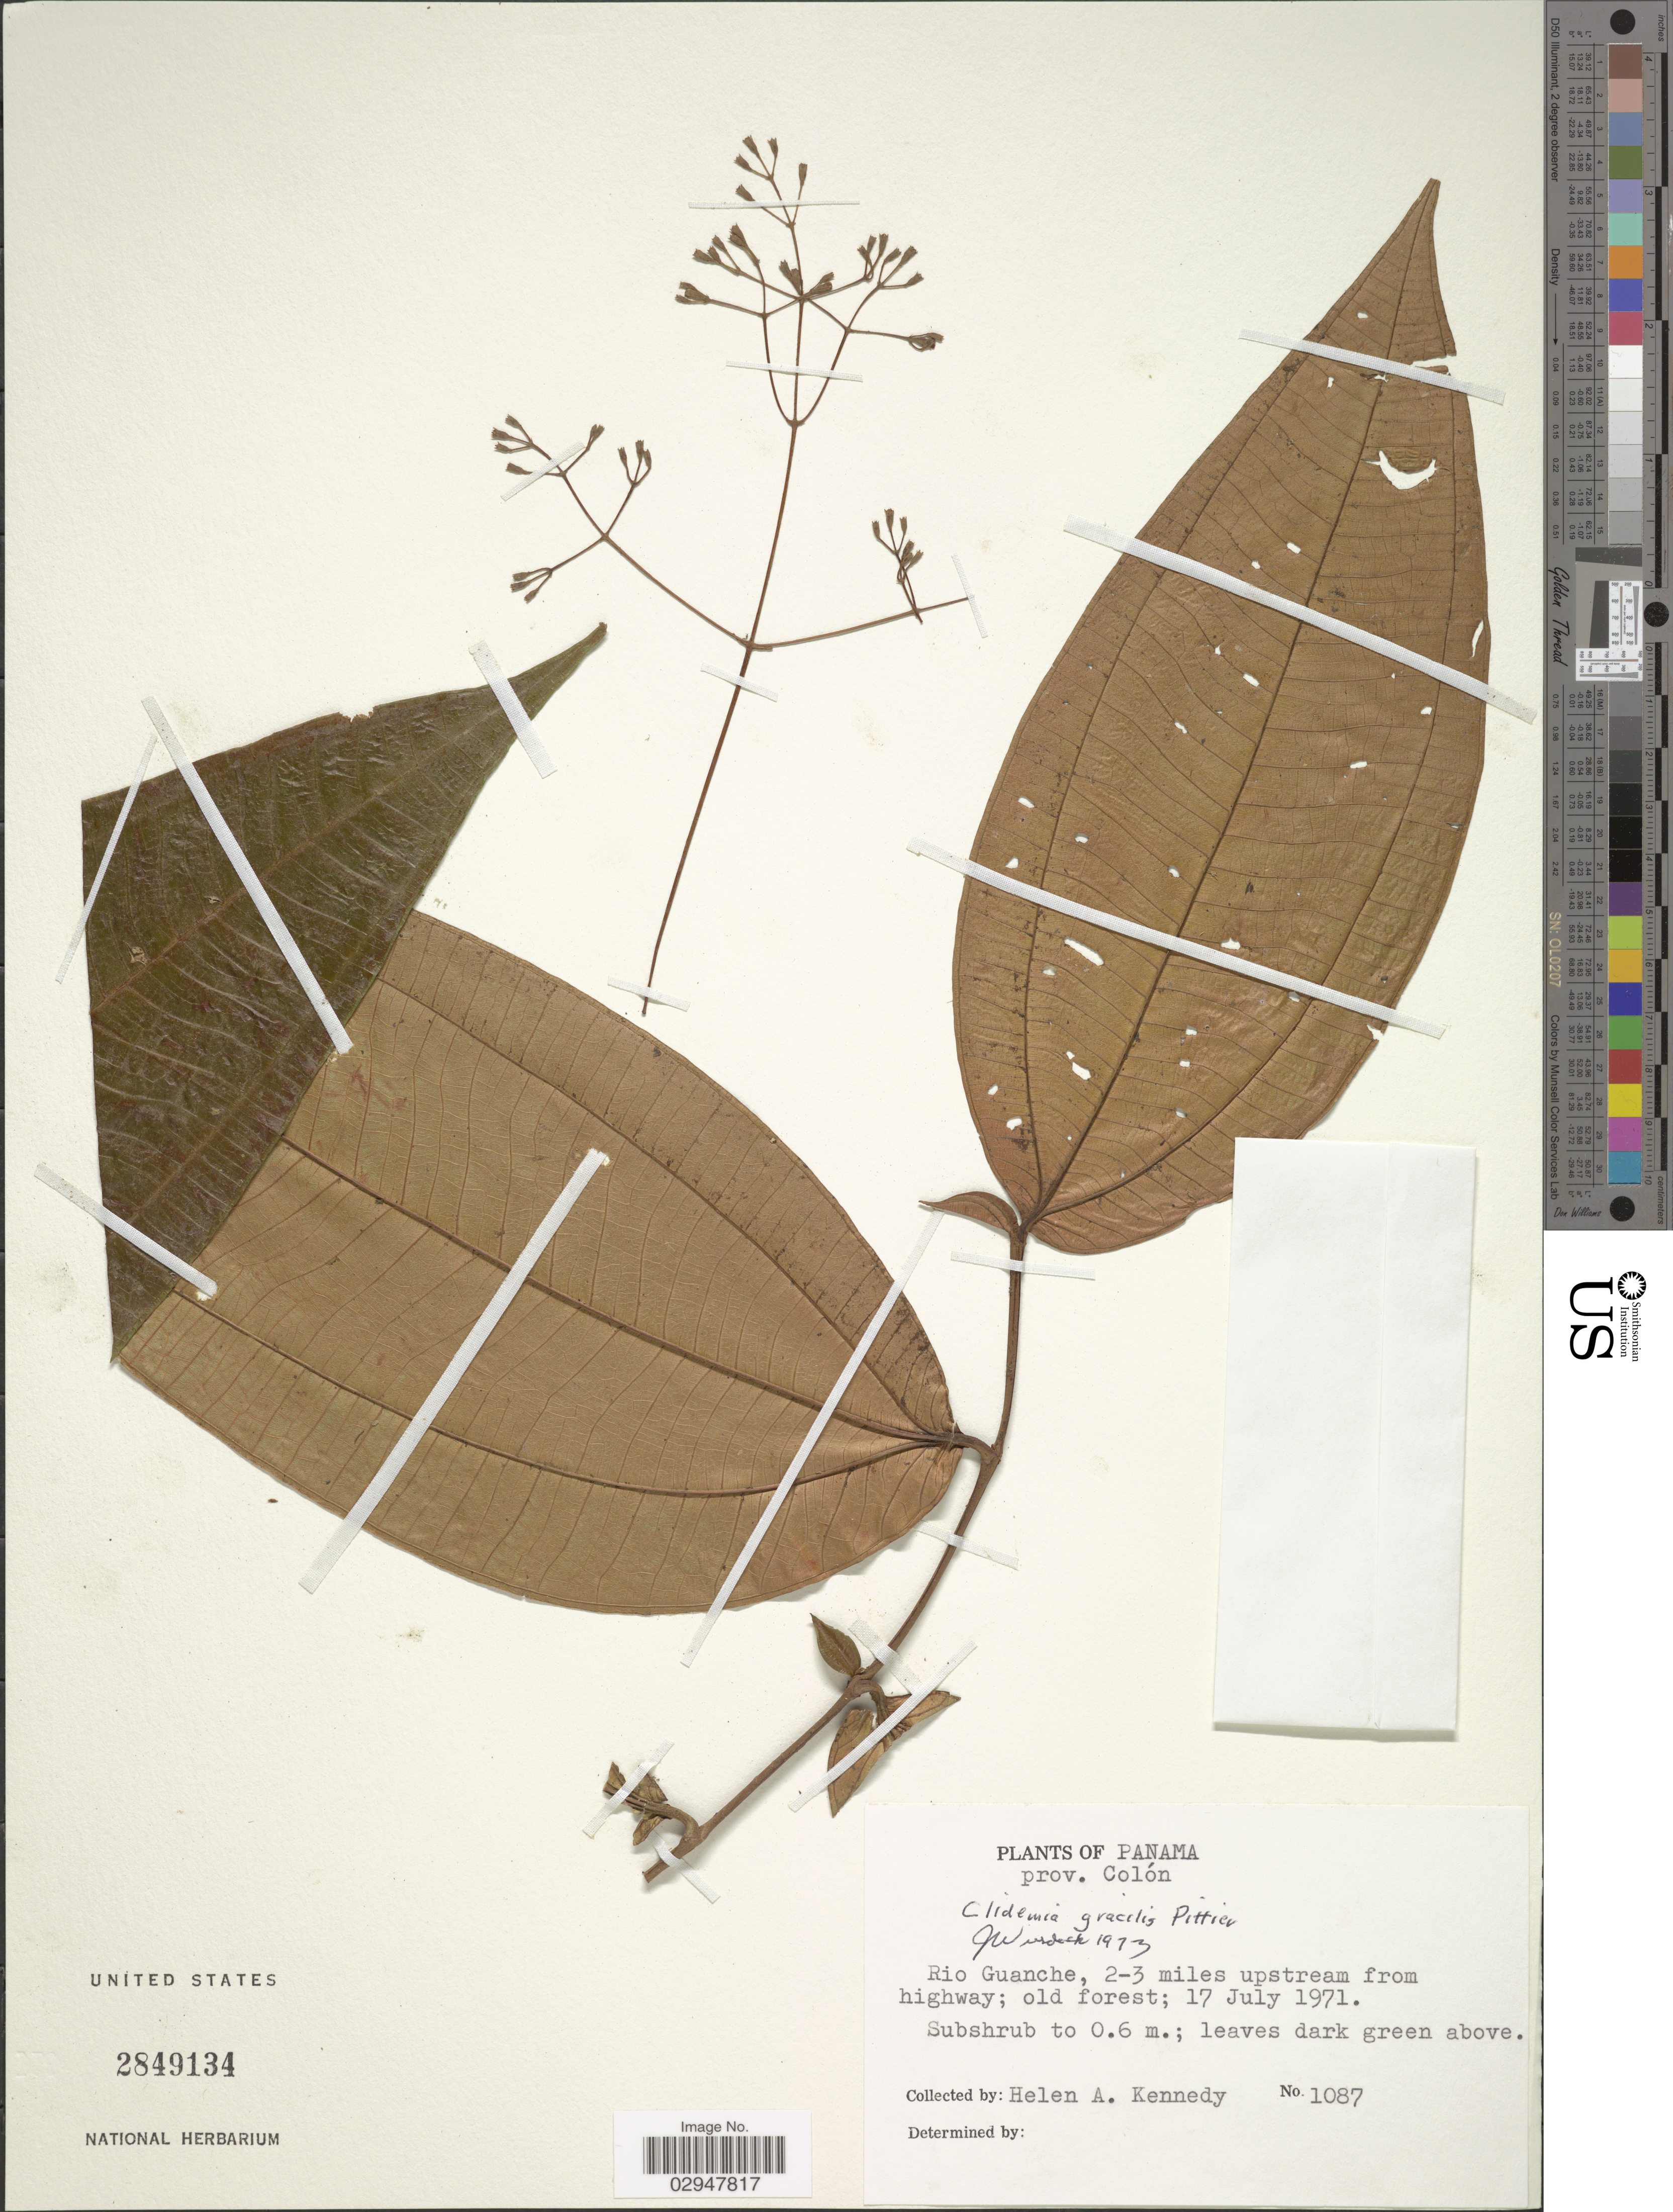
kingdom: Plantae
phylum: Tracheophyta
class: Magnoliopsida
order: Myrtales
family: Melastomataceae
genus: Clidemia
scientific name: Clidemia gracilis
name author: Pittier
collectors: H. Kennedy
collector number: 1087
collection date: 1971-07-17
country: Panama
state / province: Colón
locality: Rio Guanche, 2.3 miles upstream from highway; old forest.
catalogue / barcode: US 2849134